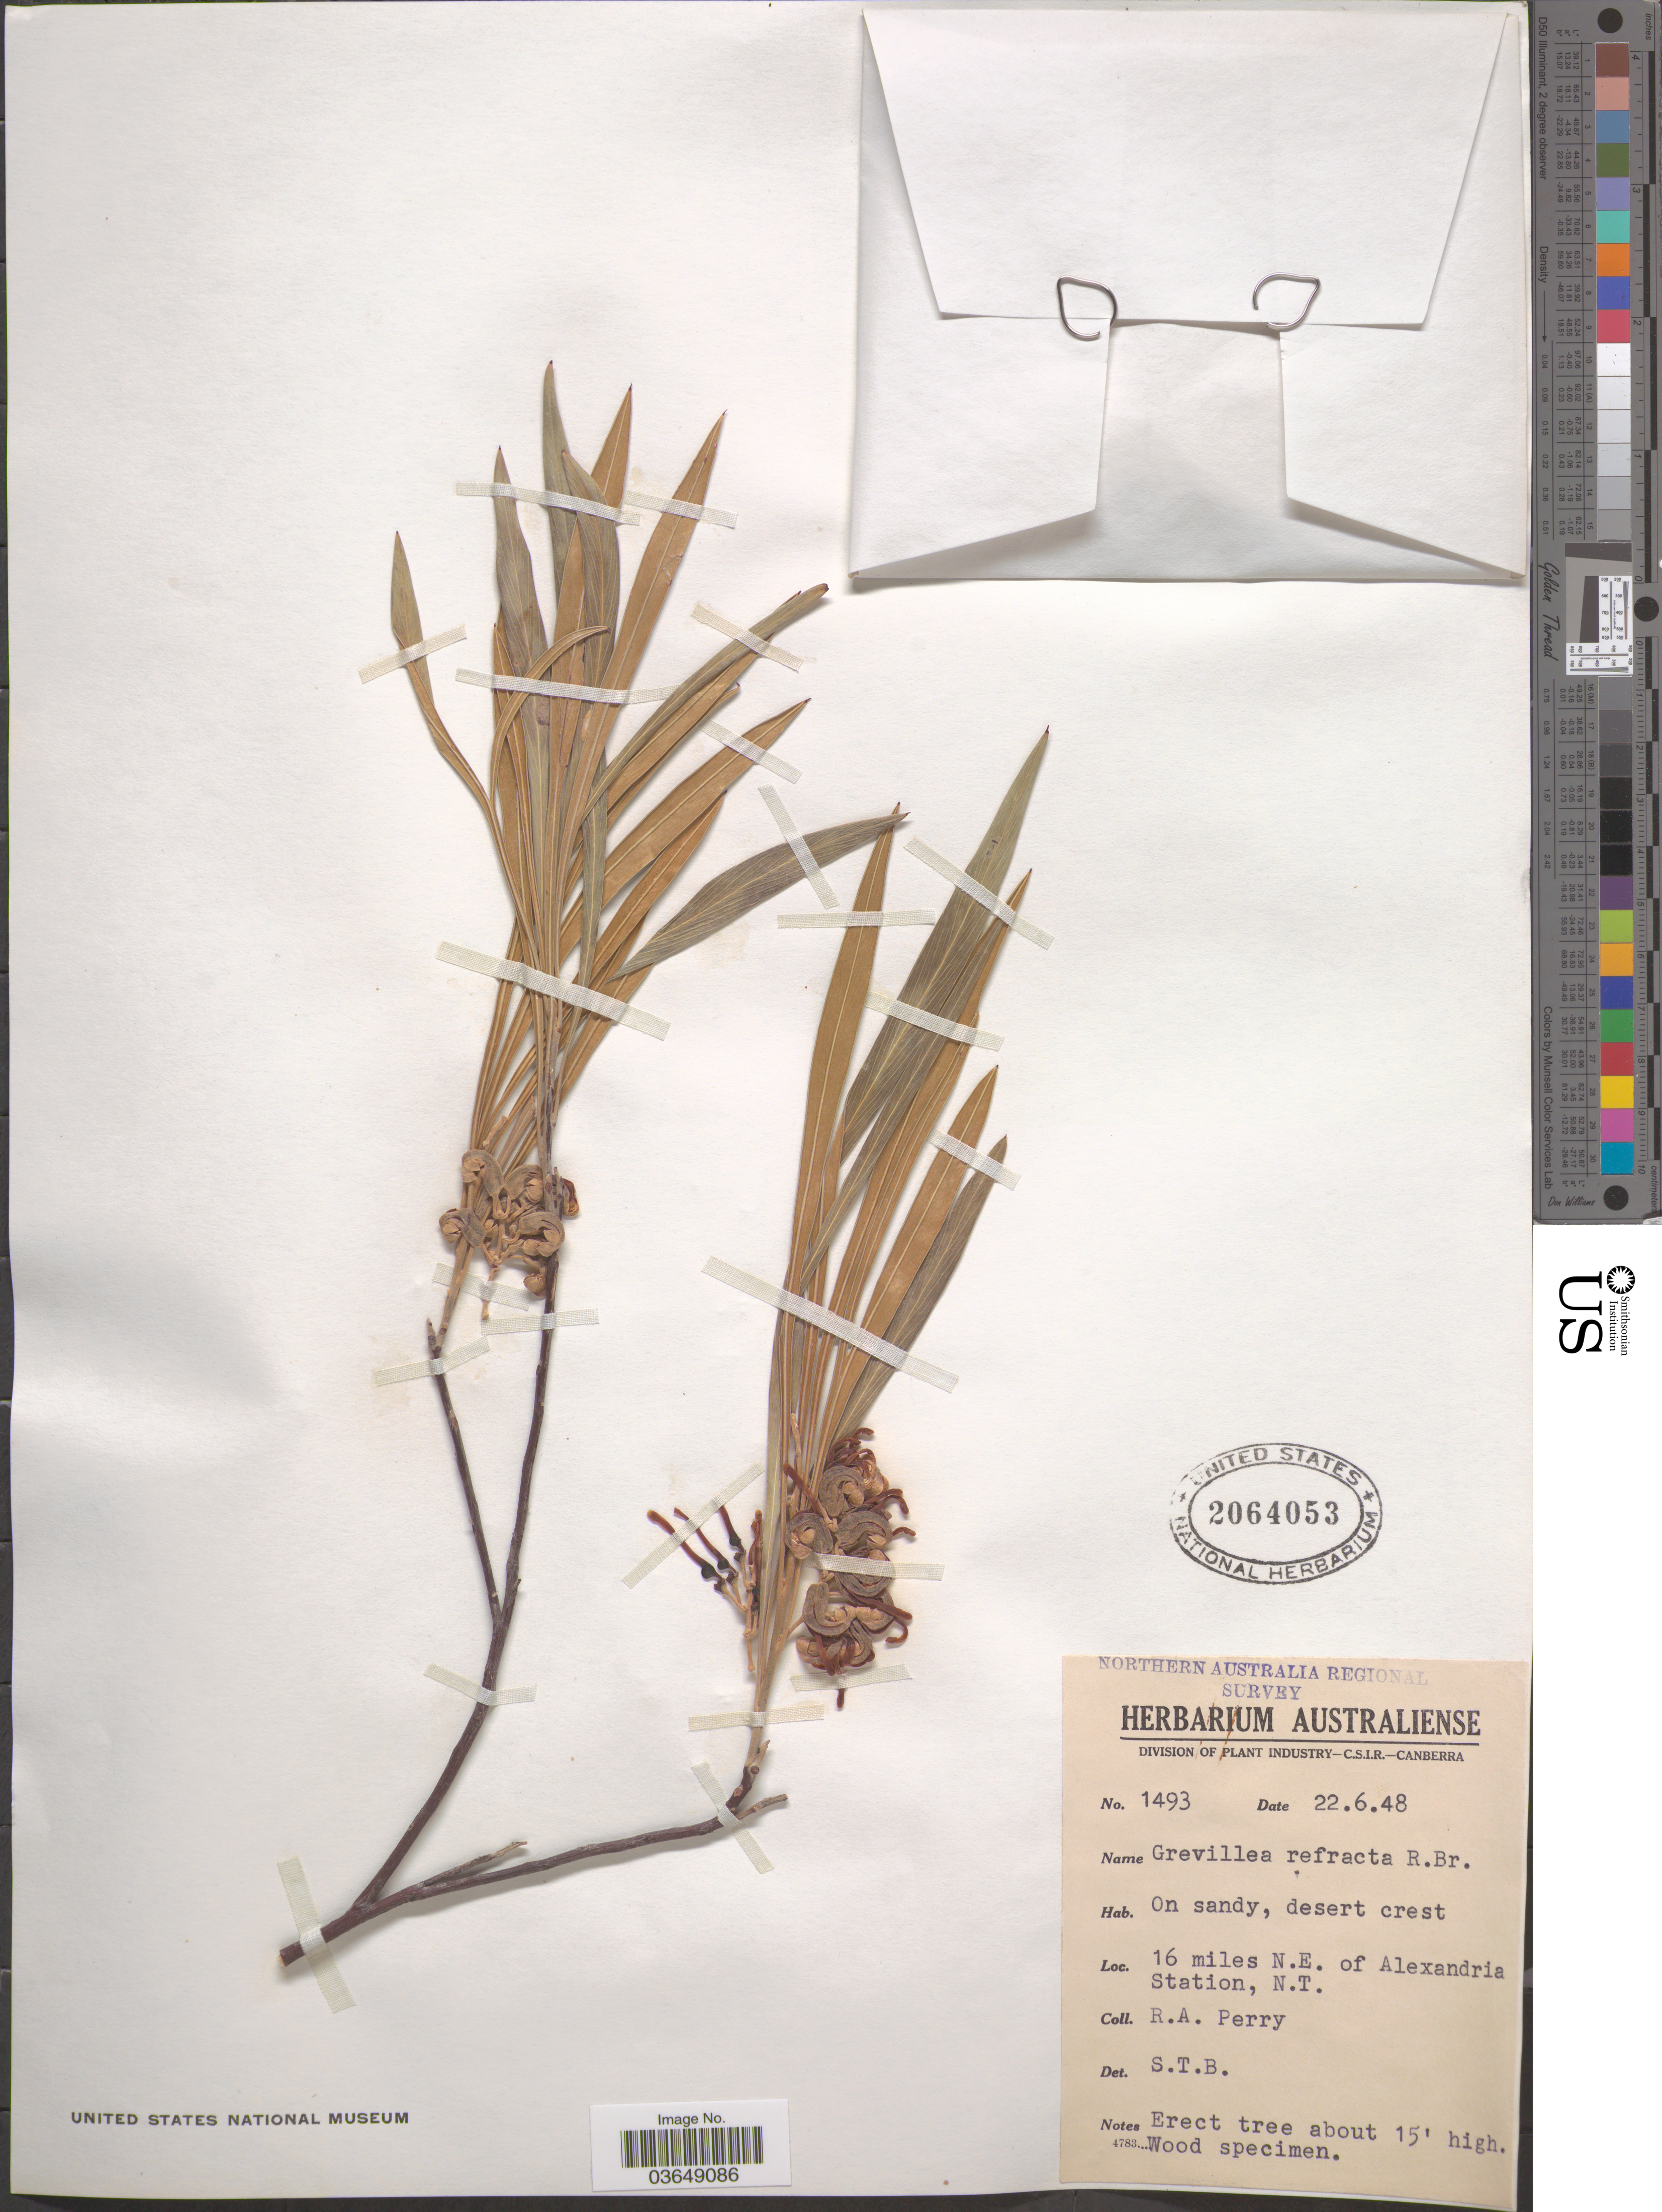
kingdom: Plantae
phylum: Tracheophyta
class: Magnoliopsida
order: Proteales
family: Proteaceae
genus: Grevillea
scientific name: Grevillea refracta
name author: R. Br.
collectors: Perry, R. A.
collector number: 1493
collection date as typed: Transcribed d/m/y: 22/6/48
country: Australia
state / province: Northern Territory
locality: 16 miles N.E. of Alexandria Station, N.T.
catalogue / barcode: US 2064053